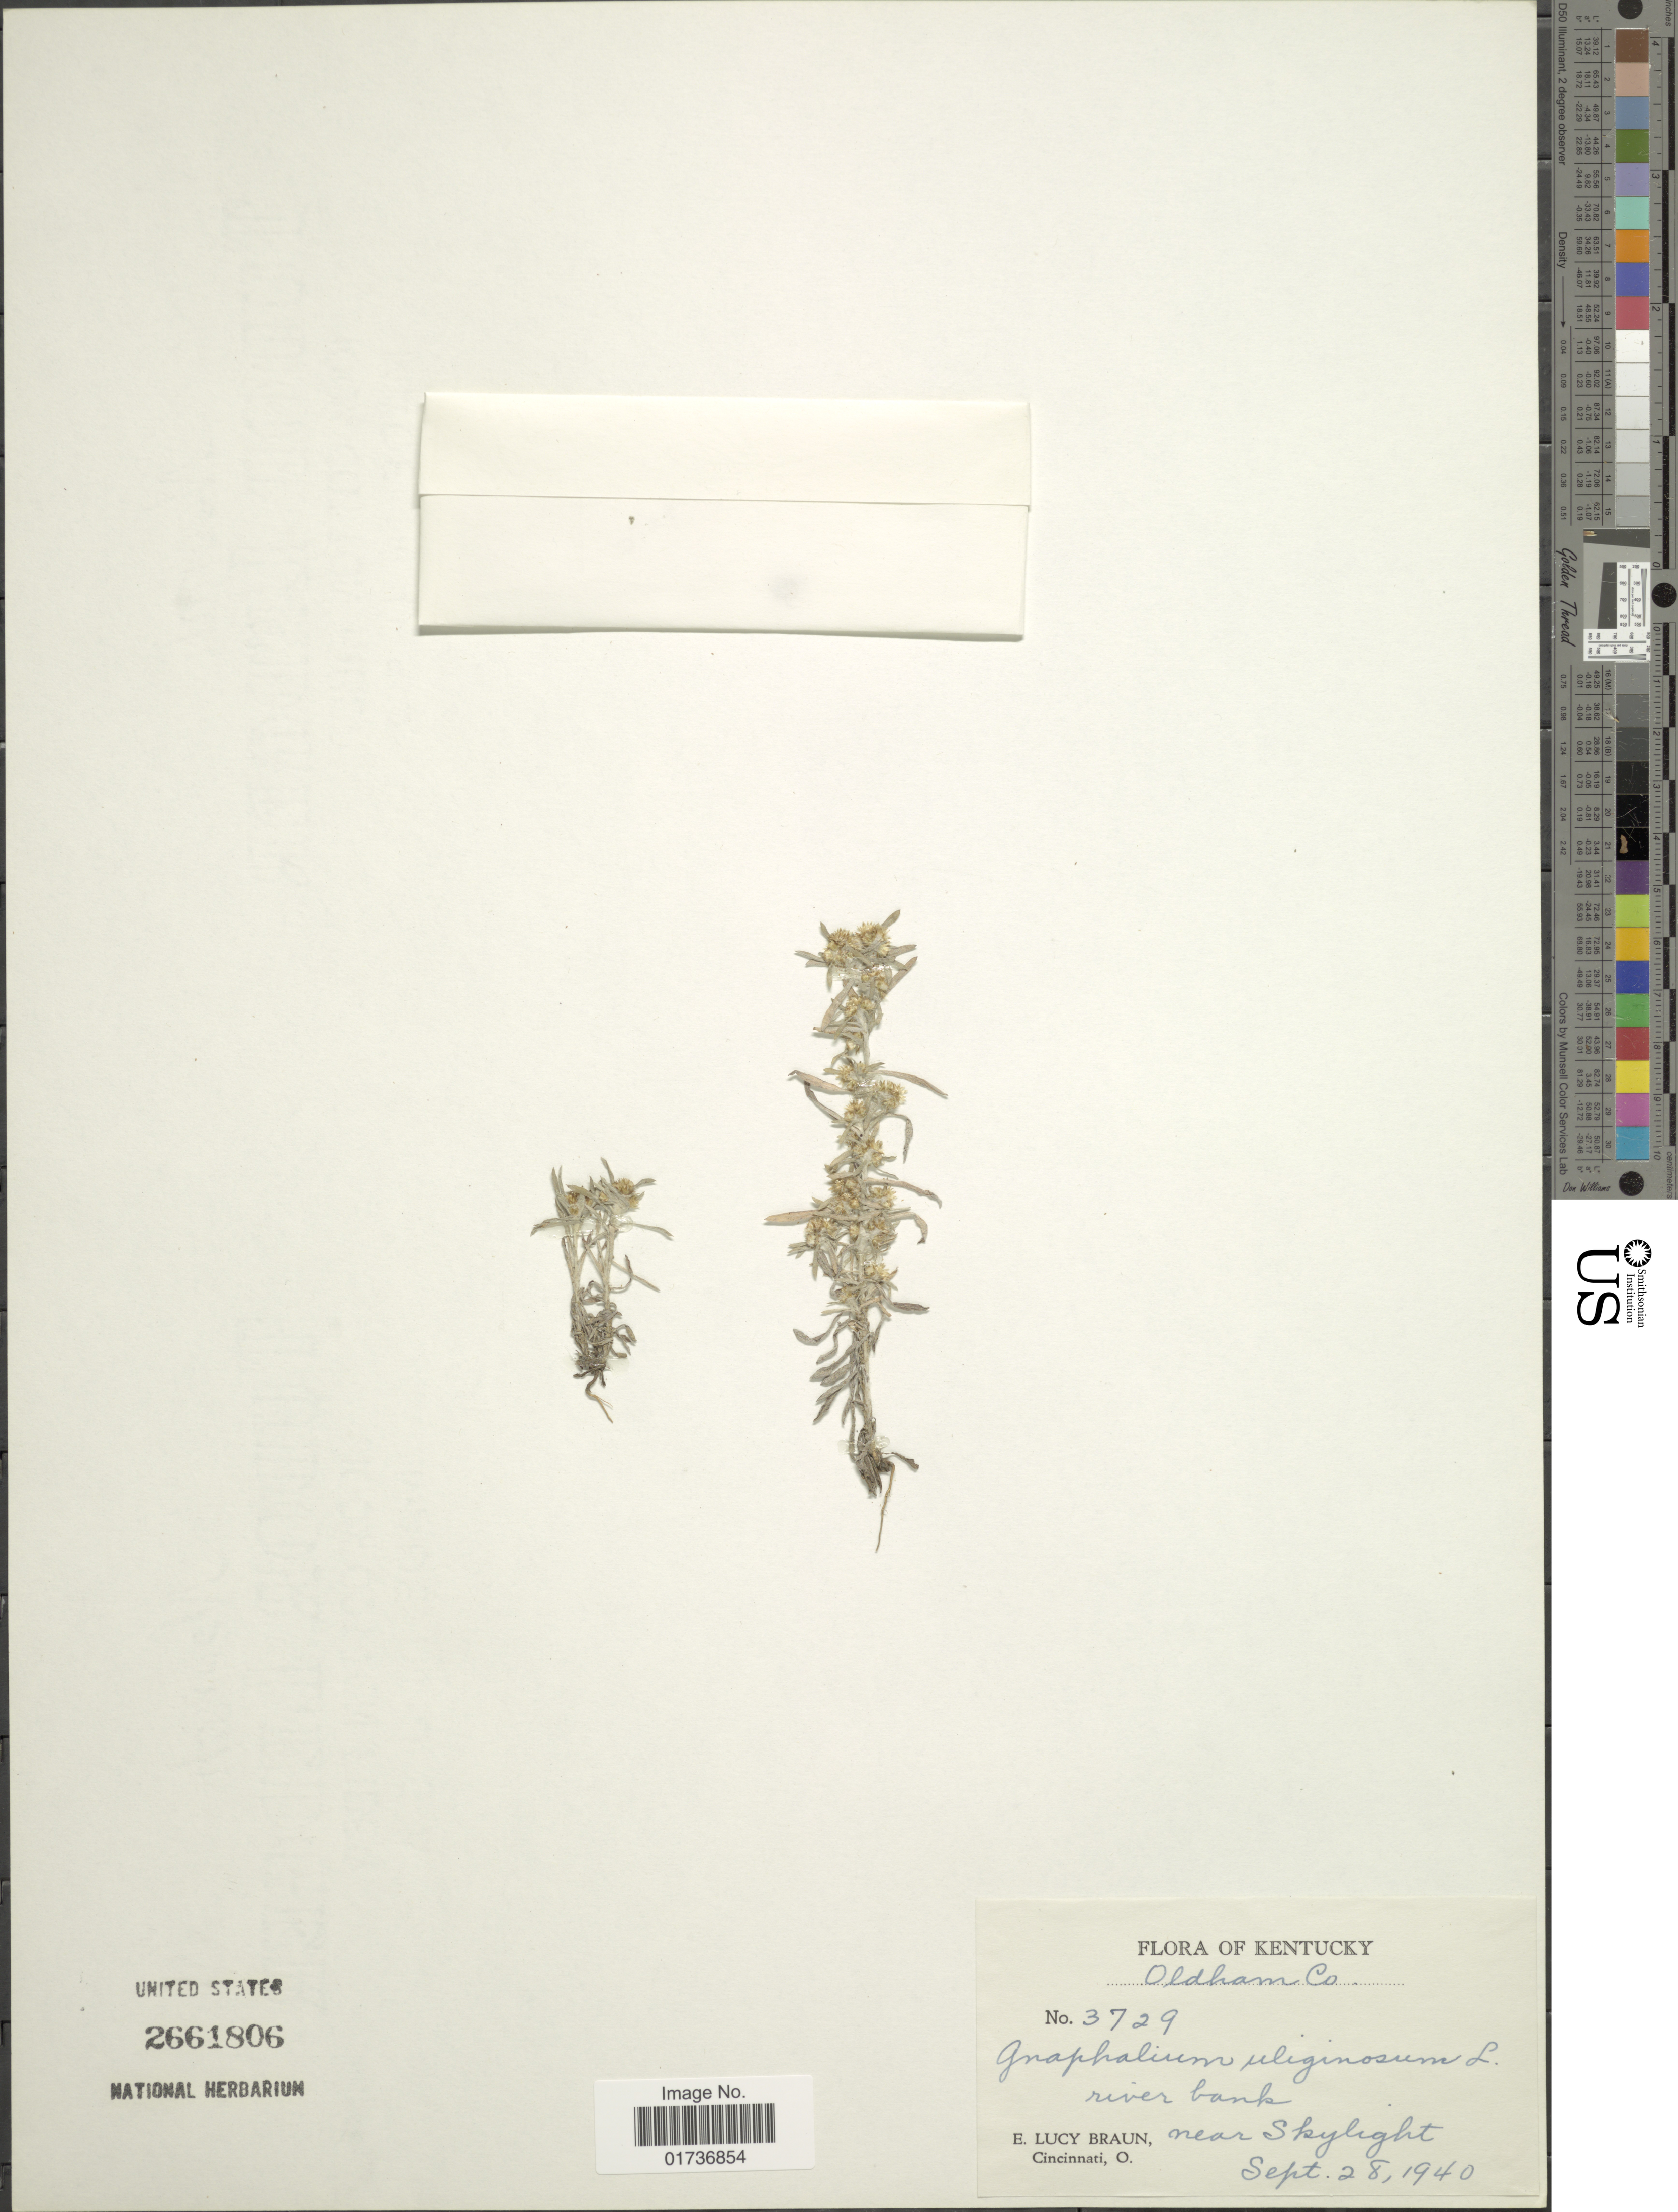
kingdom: Plantae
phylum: Tracheophyta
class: Magnoliopsida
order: Asterales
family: Asteraceae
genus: Gnaphalium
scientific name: Gnaphalium uliginosum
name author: L.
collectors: E. L. Braun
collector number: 3729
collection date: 1940-09-28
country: United States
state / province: Kentucky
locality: Oldham Co., river bank, near Skylight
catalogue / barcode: US 2661806